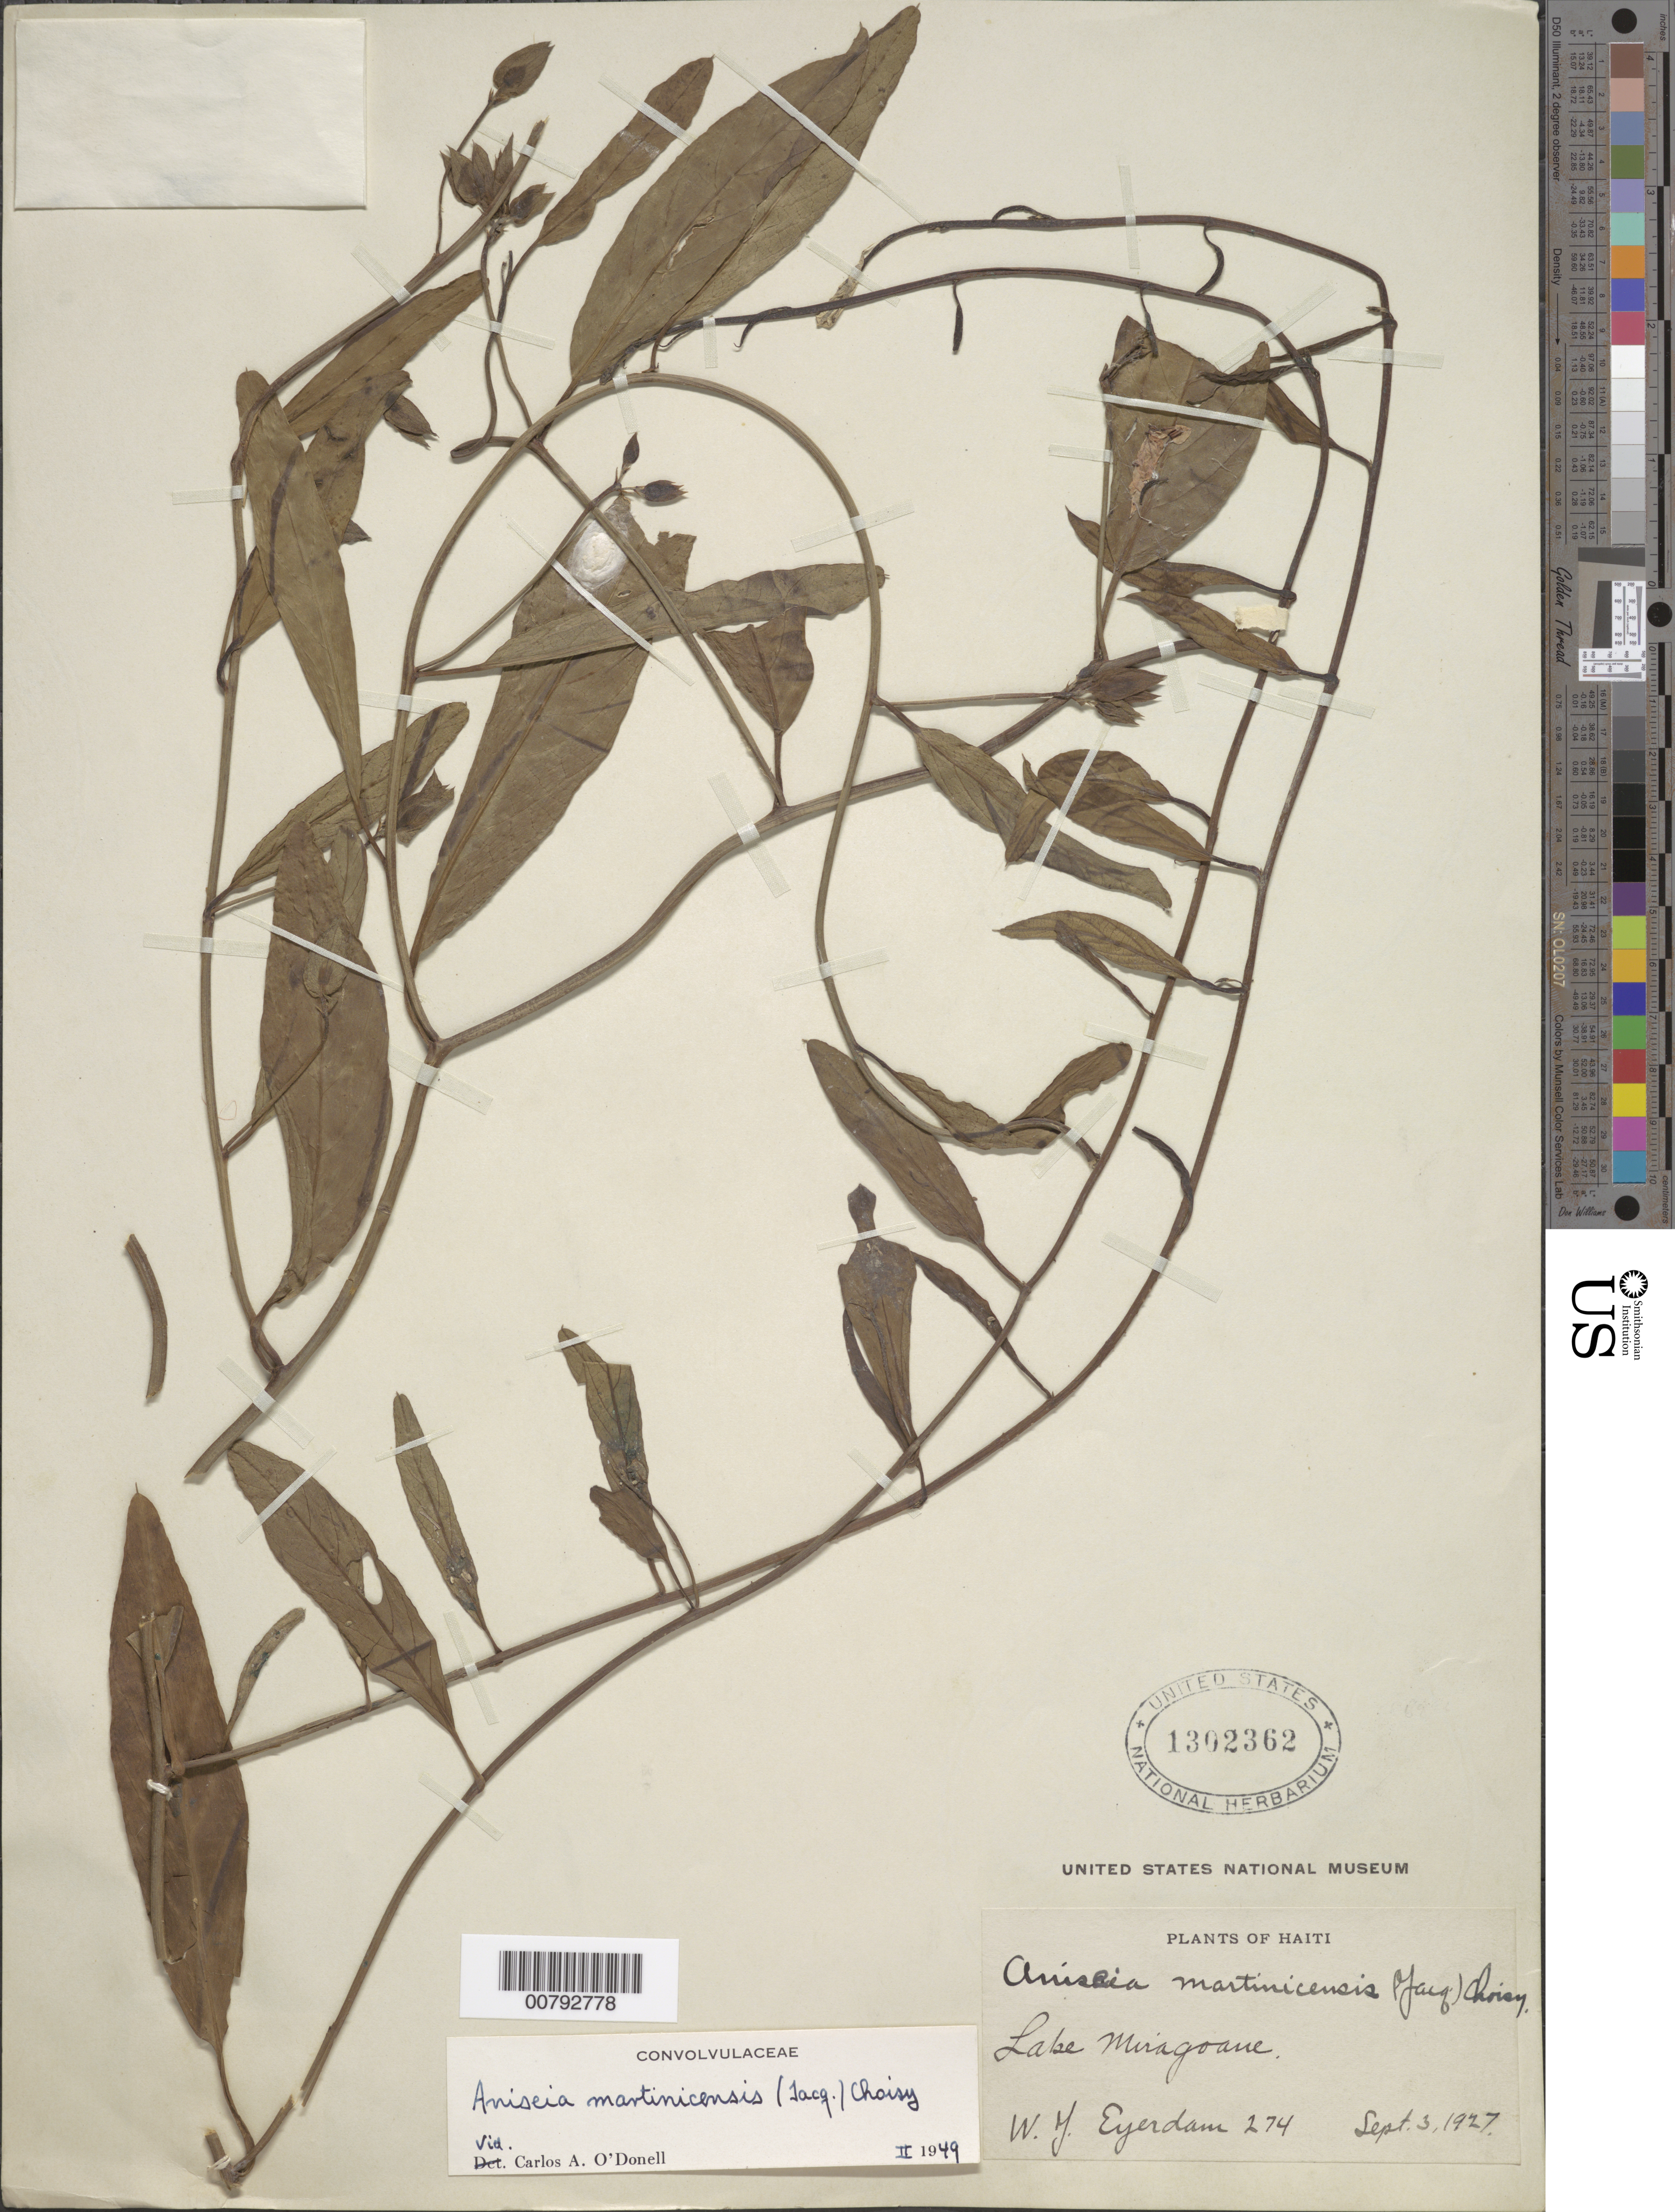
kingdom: Plantae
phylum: Tracheophyta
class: Magnoliopsida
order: Solanales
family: Convolvulaceae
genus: Aniseia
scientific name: Aniseia martinicensis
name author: (Jacq.) Choisy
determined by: O'Donnell, C. A.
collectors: W. J. Eyerdam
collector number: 274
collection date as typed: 03 Sep 1927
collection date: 1927-09-03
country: Haiti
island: Hispaniola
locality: Lake Miragoane.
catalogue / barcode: US 1302362